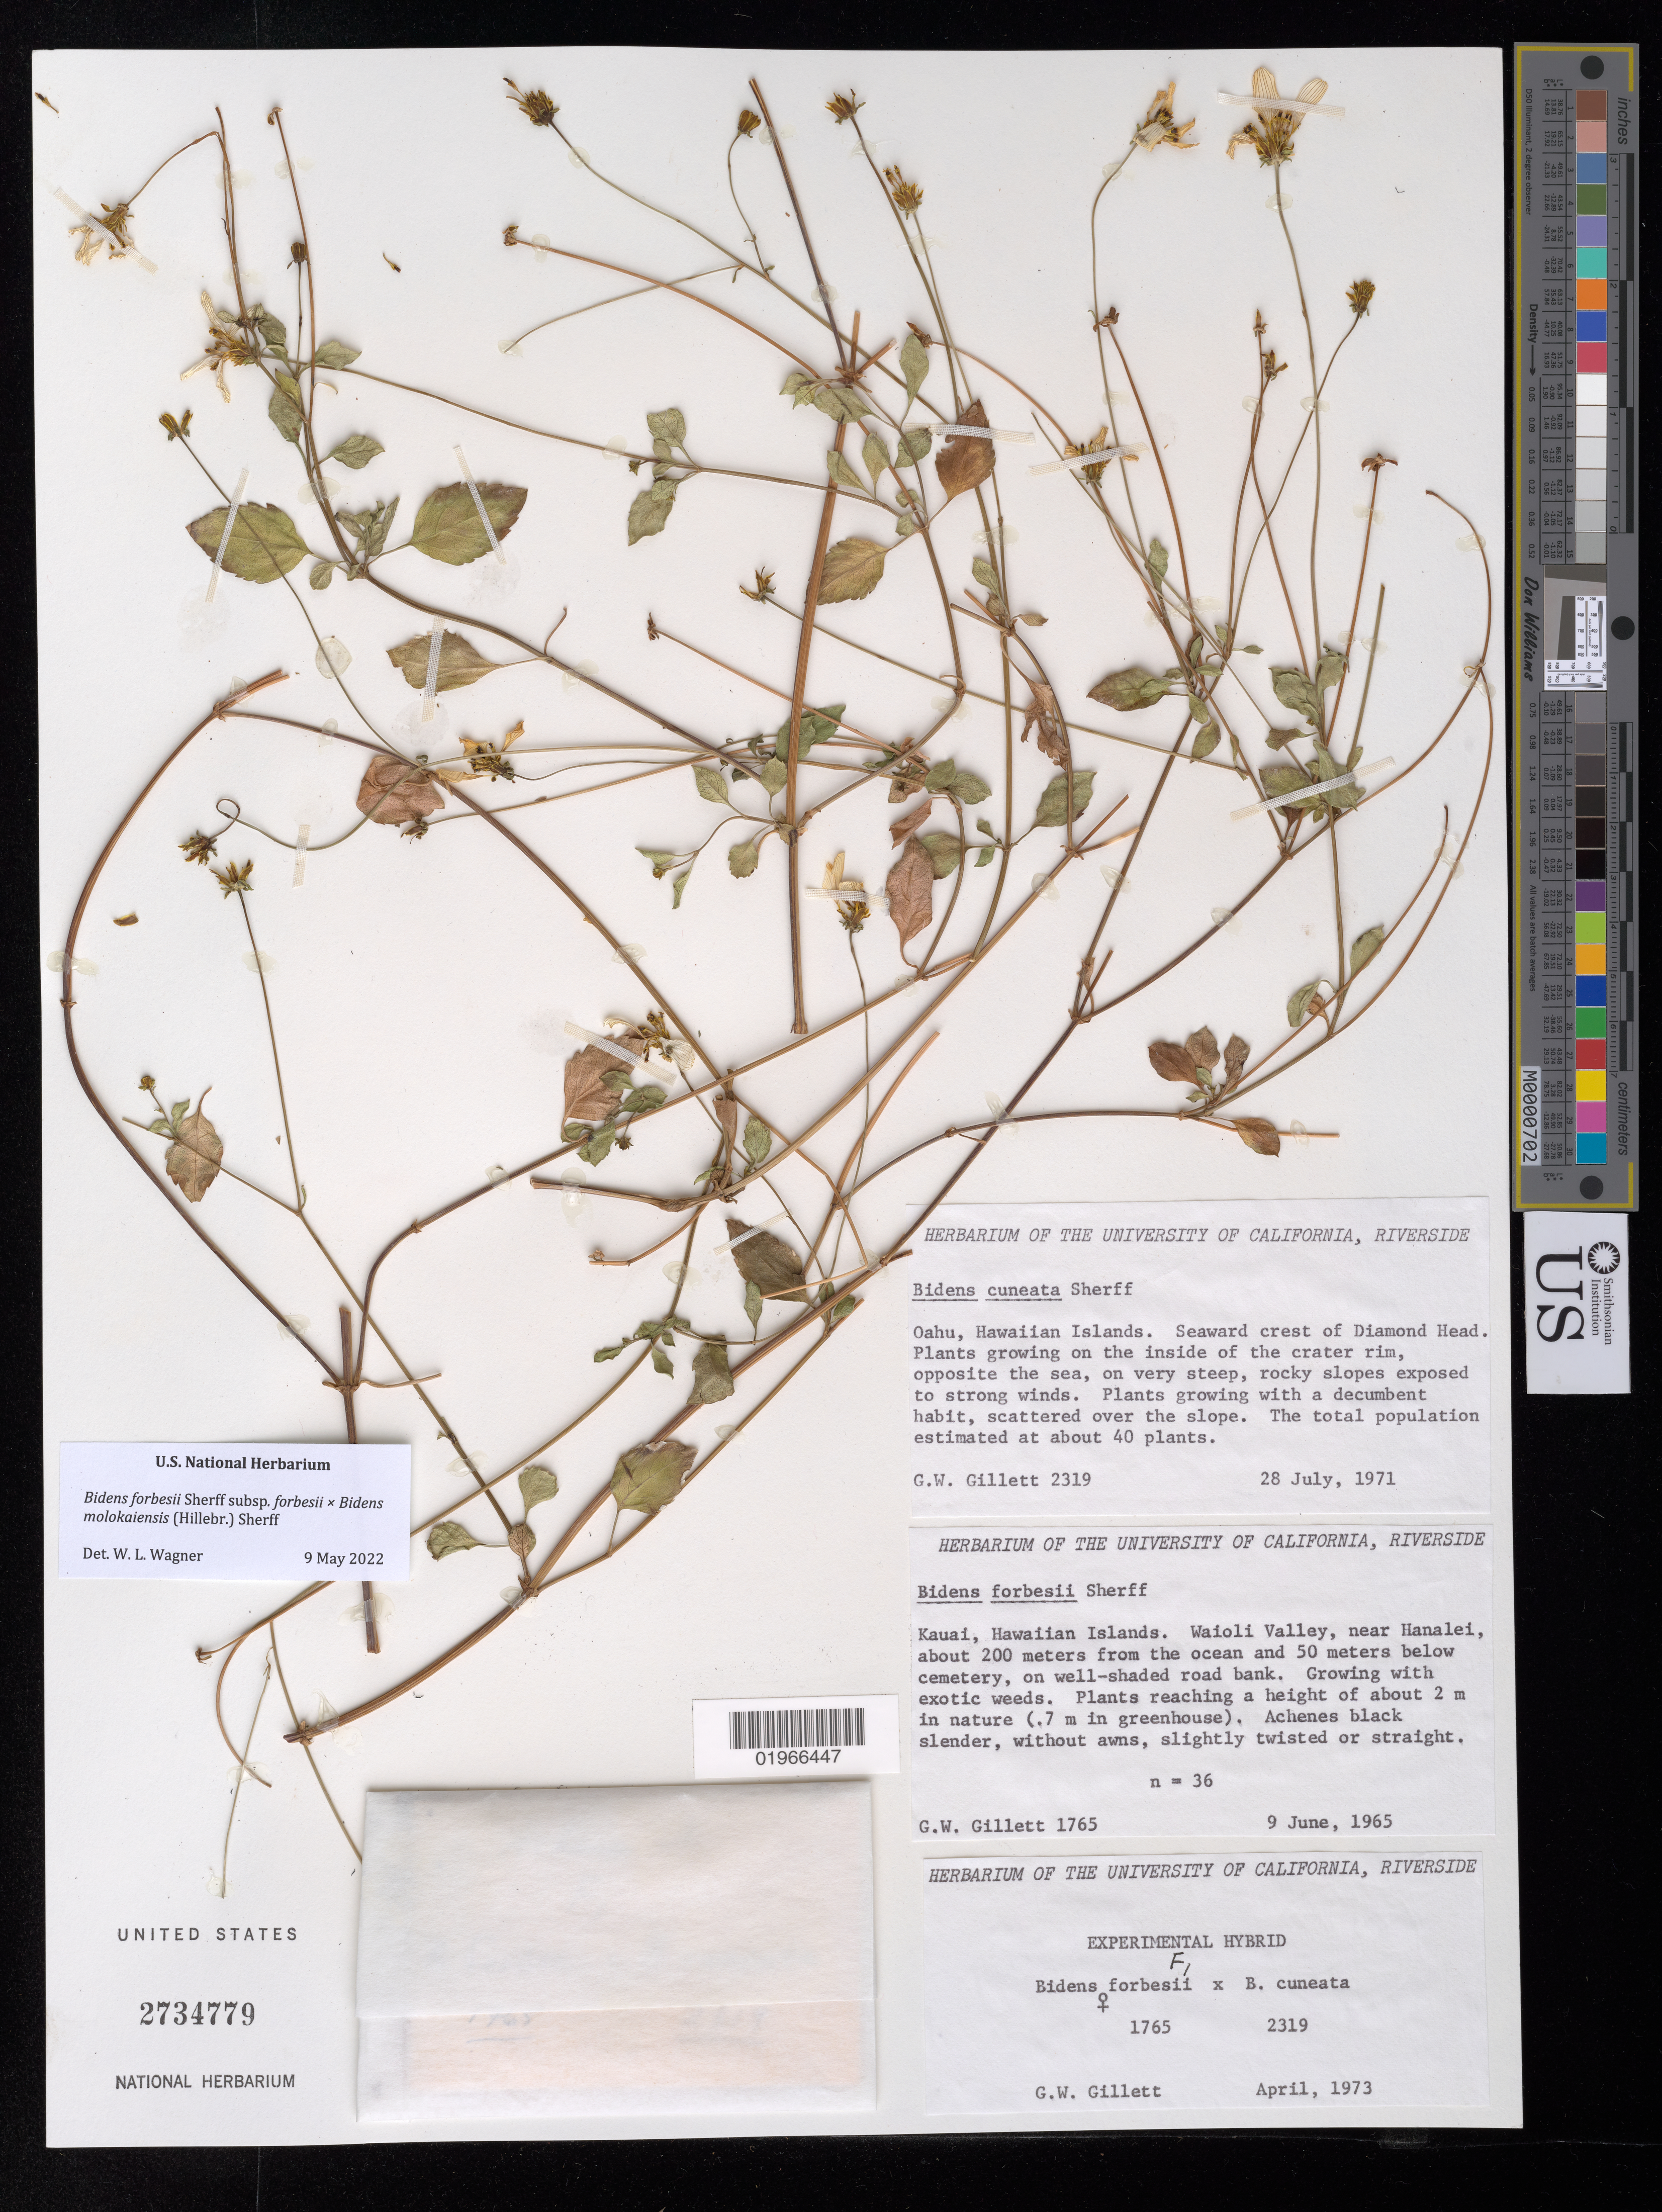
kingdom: Plantae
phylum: Tracheophyta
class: Magnoliopsida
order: Asterales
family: Asteraceae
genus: Bidens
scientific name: Bidens forbesii subsp. forbesii x B. molokaiensis (Hillebr.) Sherff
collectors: G. Gillett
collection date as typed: Apr 1973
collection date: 1973-04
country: United States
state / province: California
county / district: Riverside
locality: University of California, Riverside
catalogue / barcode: US 2734779